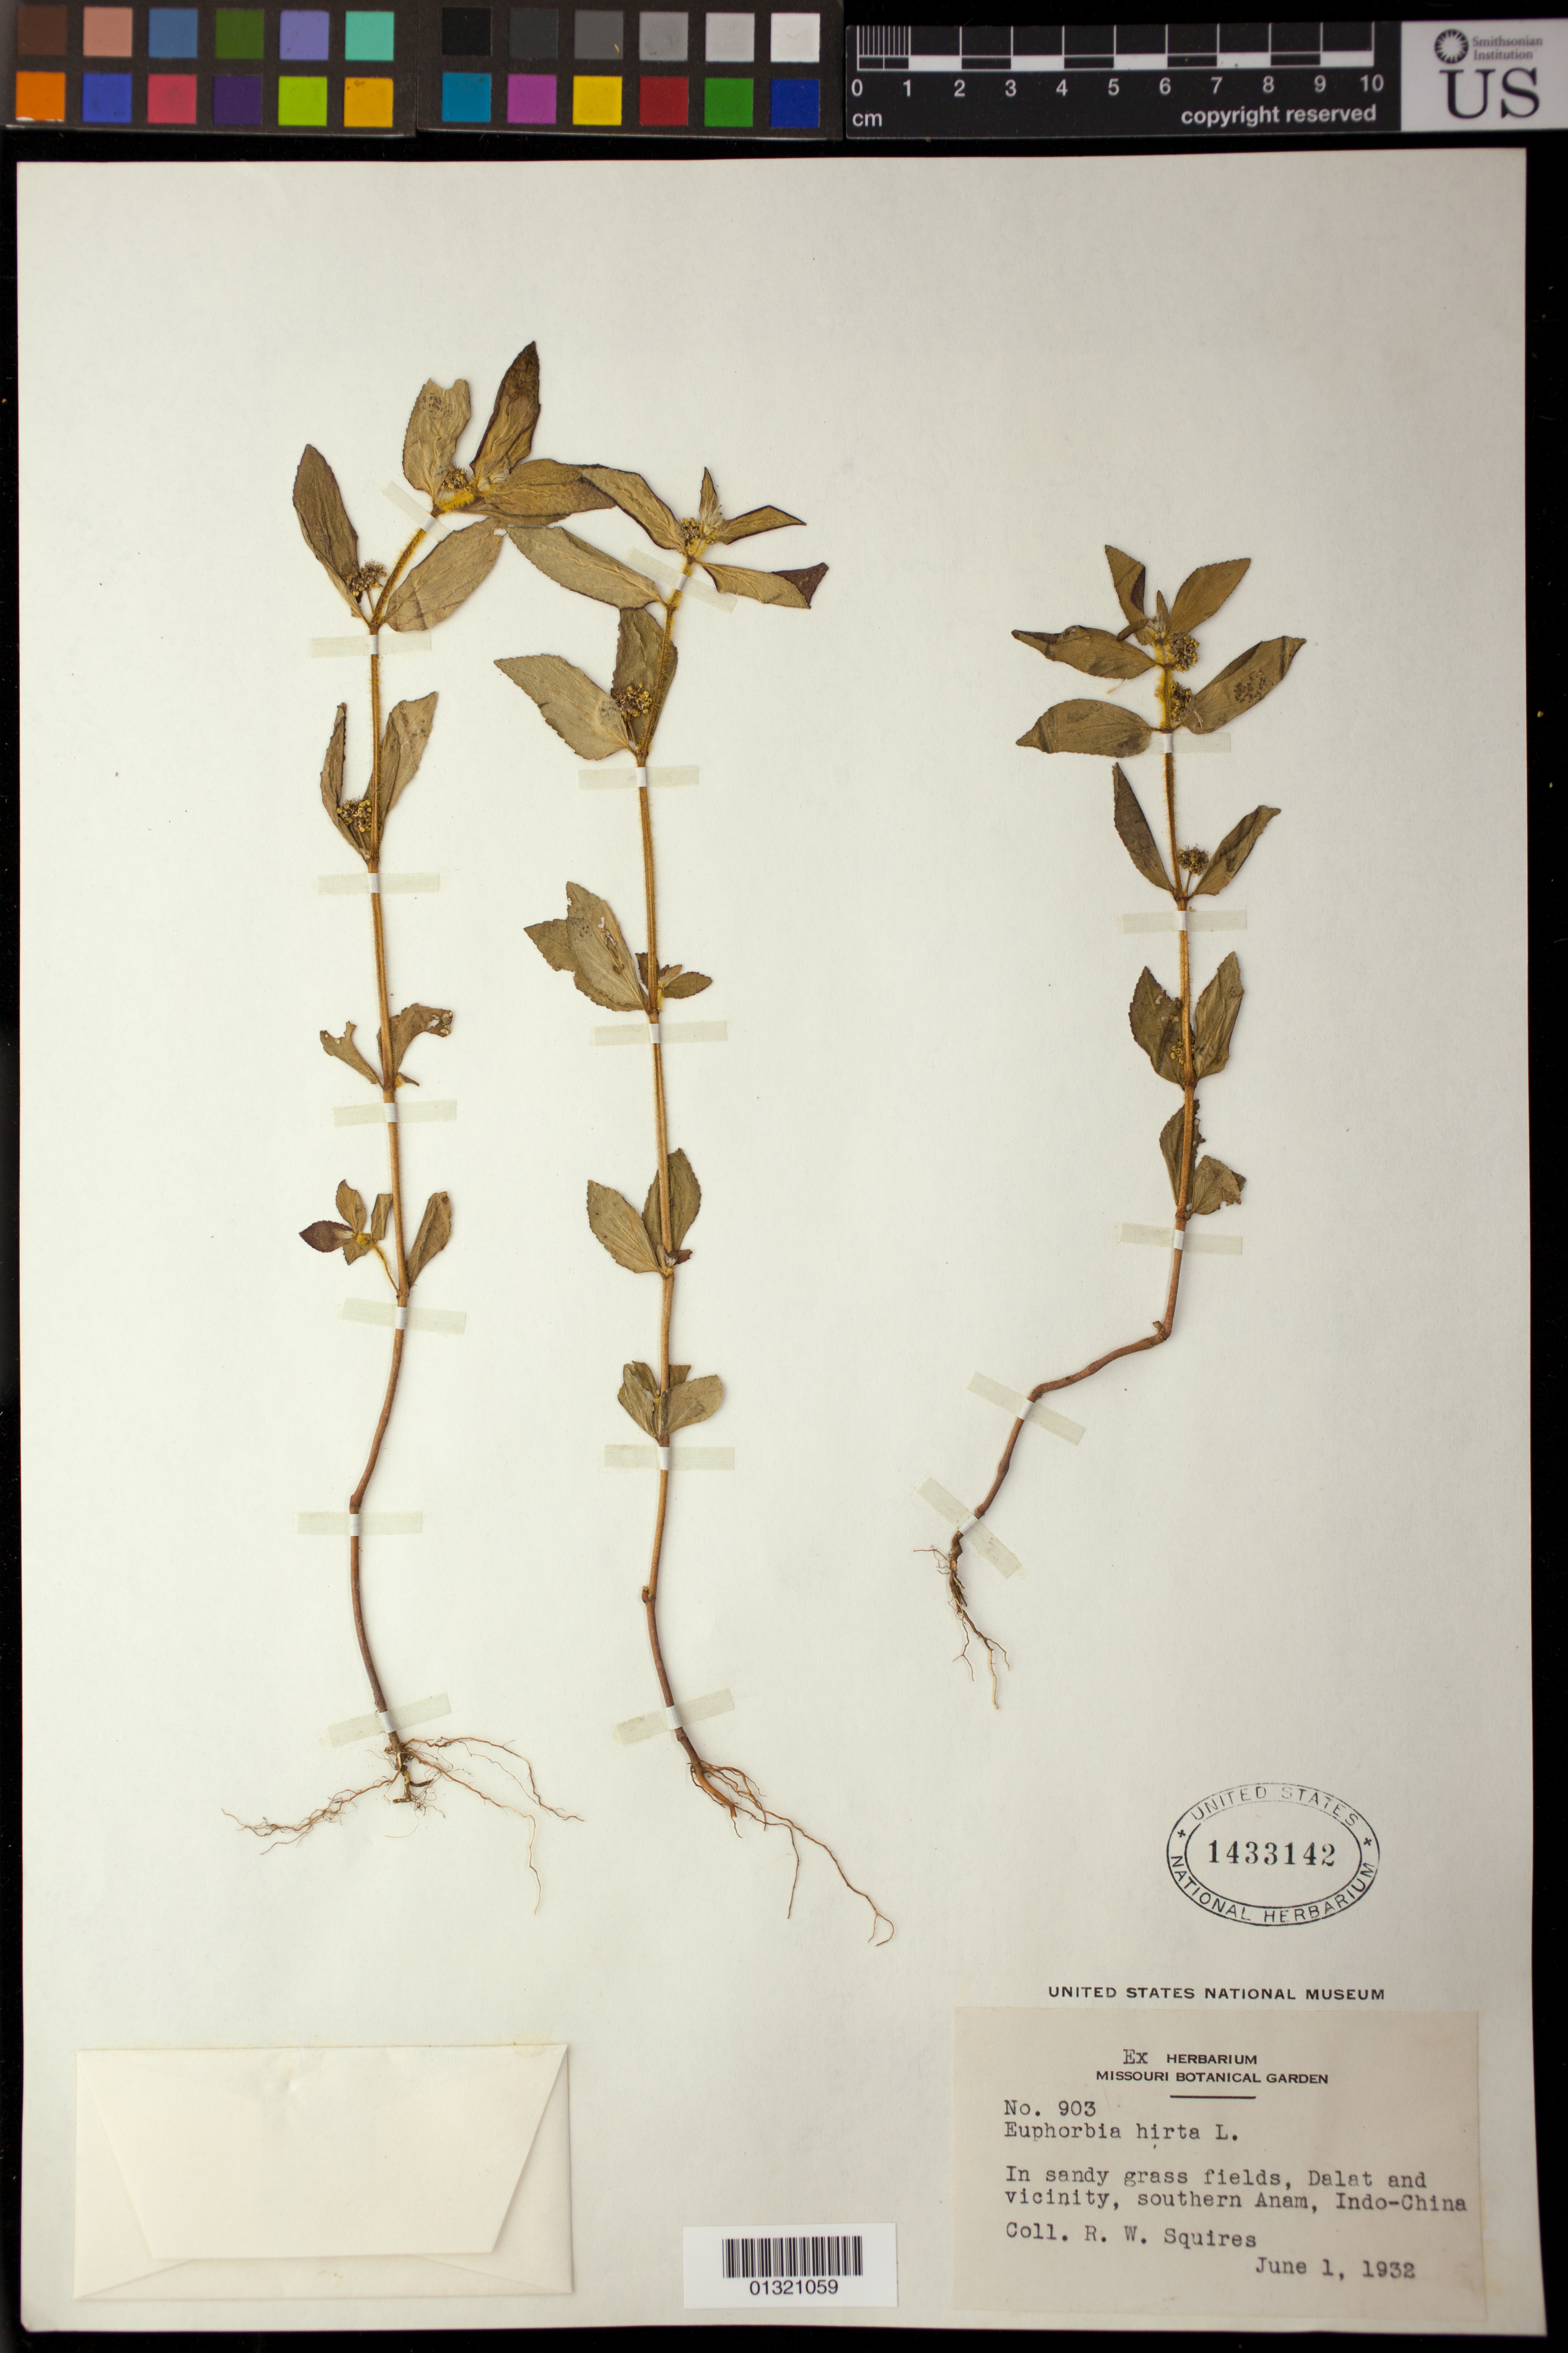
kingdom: Plantae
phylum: Tracheophyta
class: Magnoliopsida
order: Malpighiales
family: Euphorbiaceae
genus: Euphorbia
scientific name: Euphorbia hirta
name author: L.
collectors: R. Squires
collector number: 903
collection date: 1932-06-01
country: Vietnam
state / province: Lâm Đồng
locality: Dalat [Da Lạt] and vicinity, southern Anam [Annam], Indo-China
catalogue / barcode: US 1433142